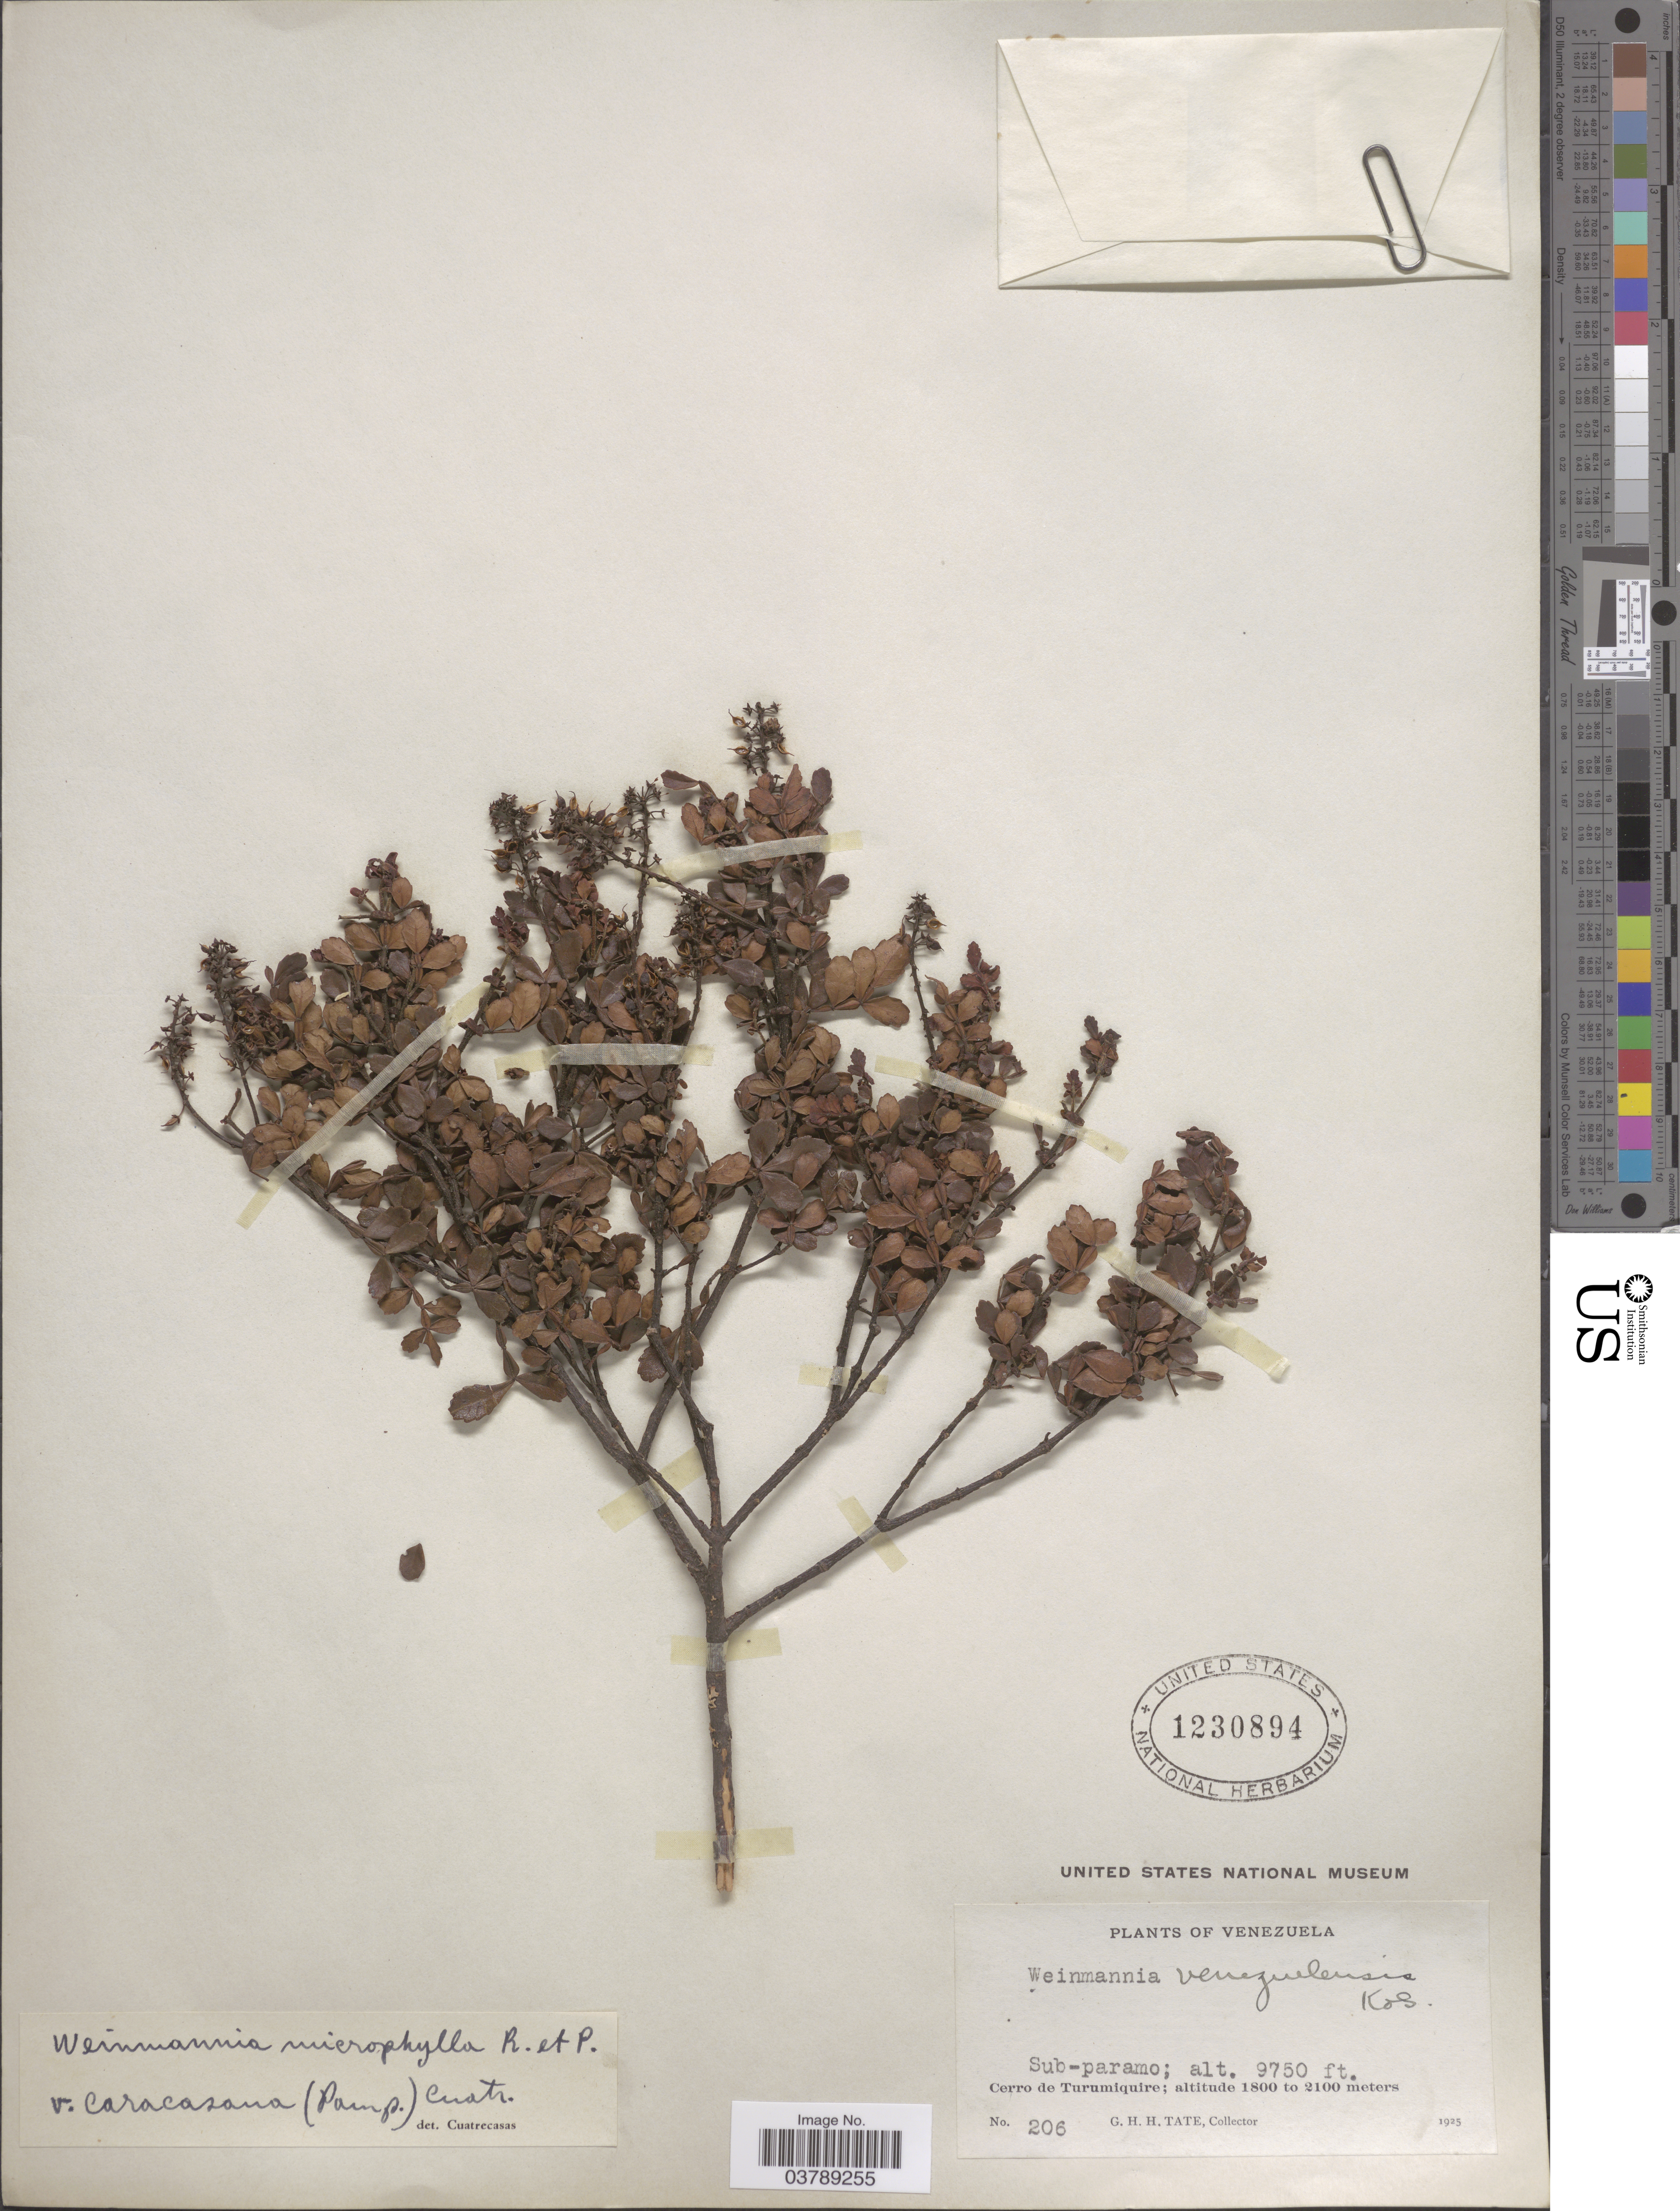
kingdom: Plantae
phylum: Tracheophyta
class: Magnoliopsida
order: Oxalidales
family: Cunoniaceae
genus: Weinmannia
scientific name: Weinmannia lansbergiana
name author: Engl.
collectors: G. H. H.Tate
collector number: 206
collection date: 1925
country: Venezuela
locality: Sub-paramo. Cerro de Turumiquire.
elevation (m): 2972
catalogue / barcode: US 1230894